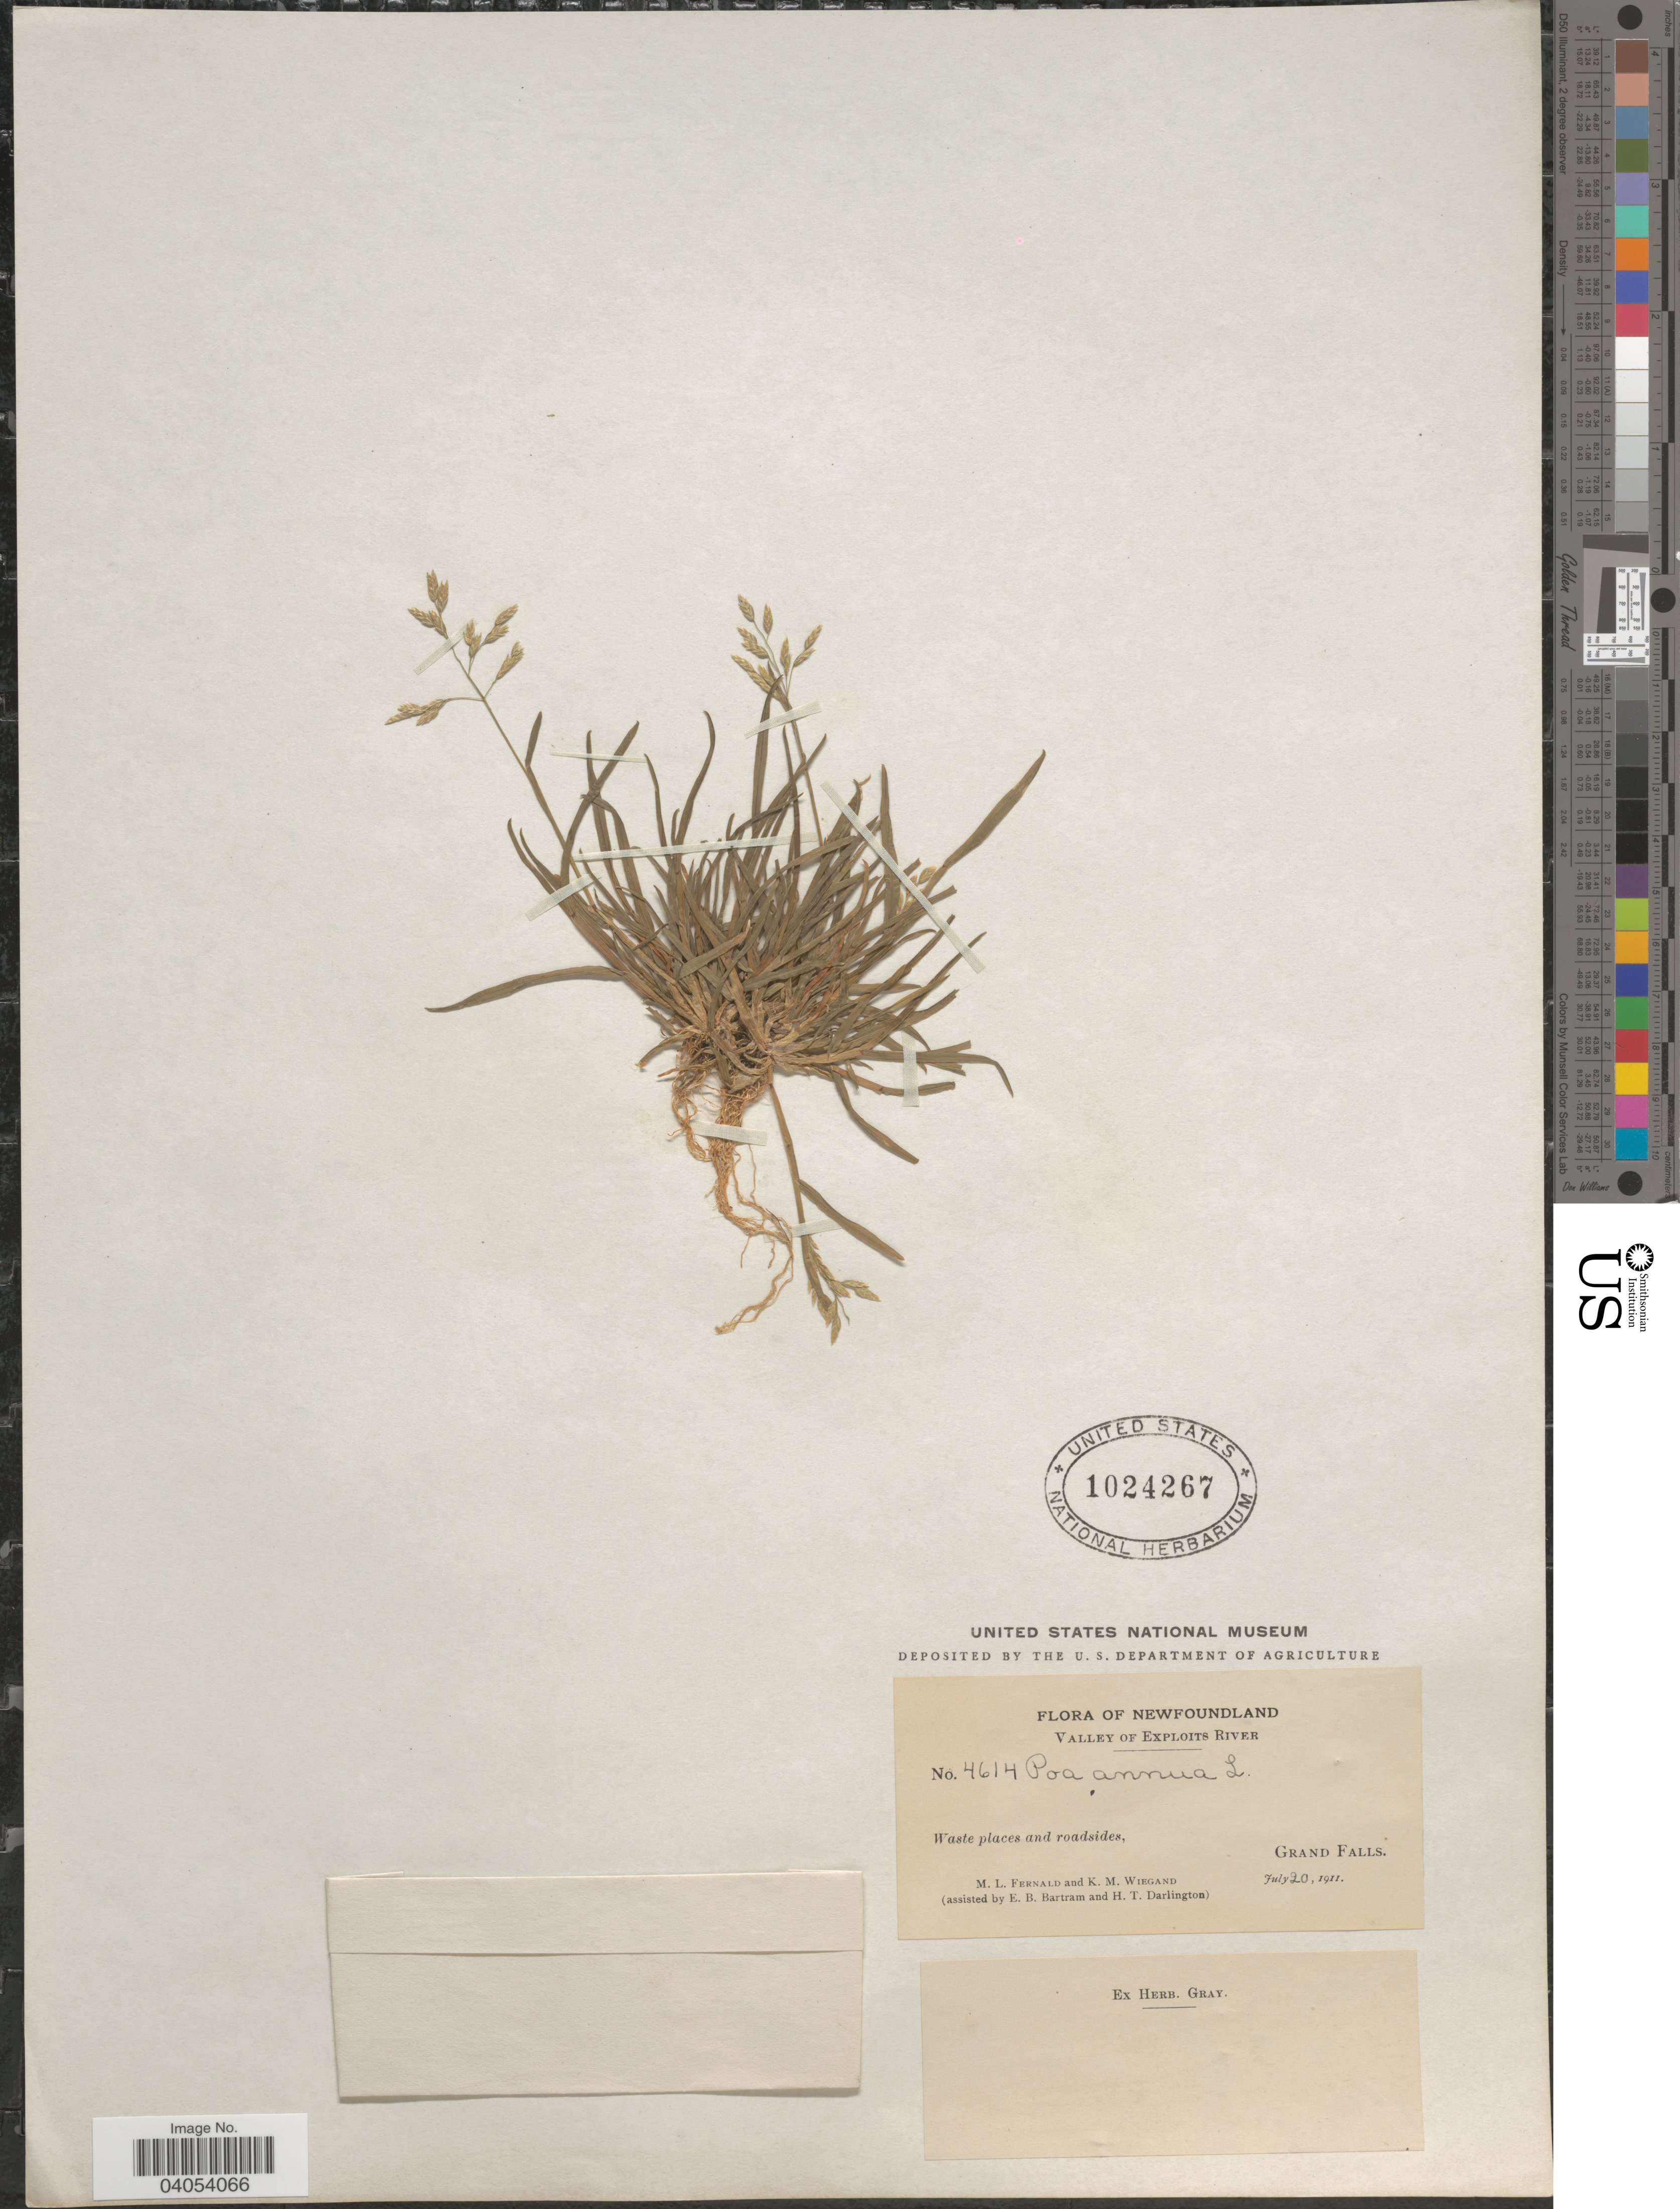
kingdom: Plantae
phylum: Tracheophyta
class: Liliopsida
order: Poales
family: Poaceae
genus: Poa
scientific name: Poa annua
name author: L.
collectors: M. L. Fernald, K. M. Wiegand, E. B. Bartram & H. Darlington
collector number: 4614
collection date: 1911-07-20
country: Canada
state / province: Newfoundland and Labrador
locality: Valley of Exploits River. Grand Falls.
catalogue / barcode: US 1024267